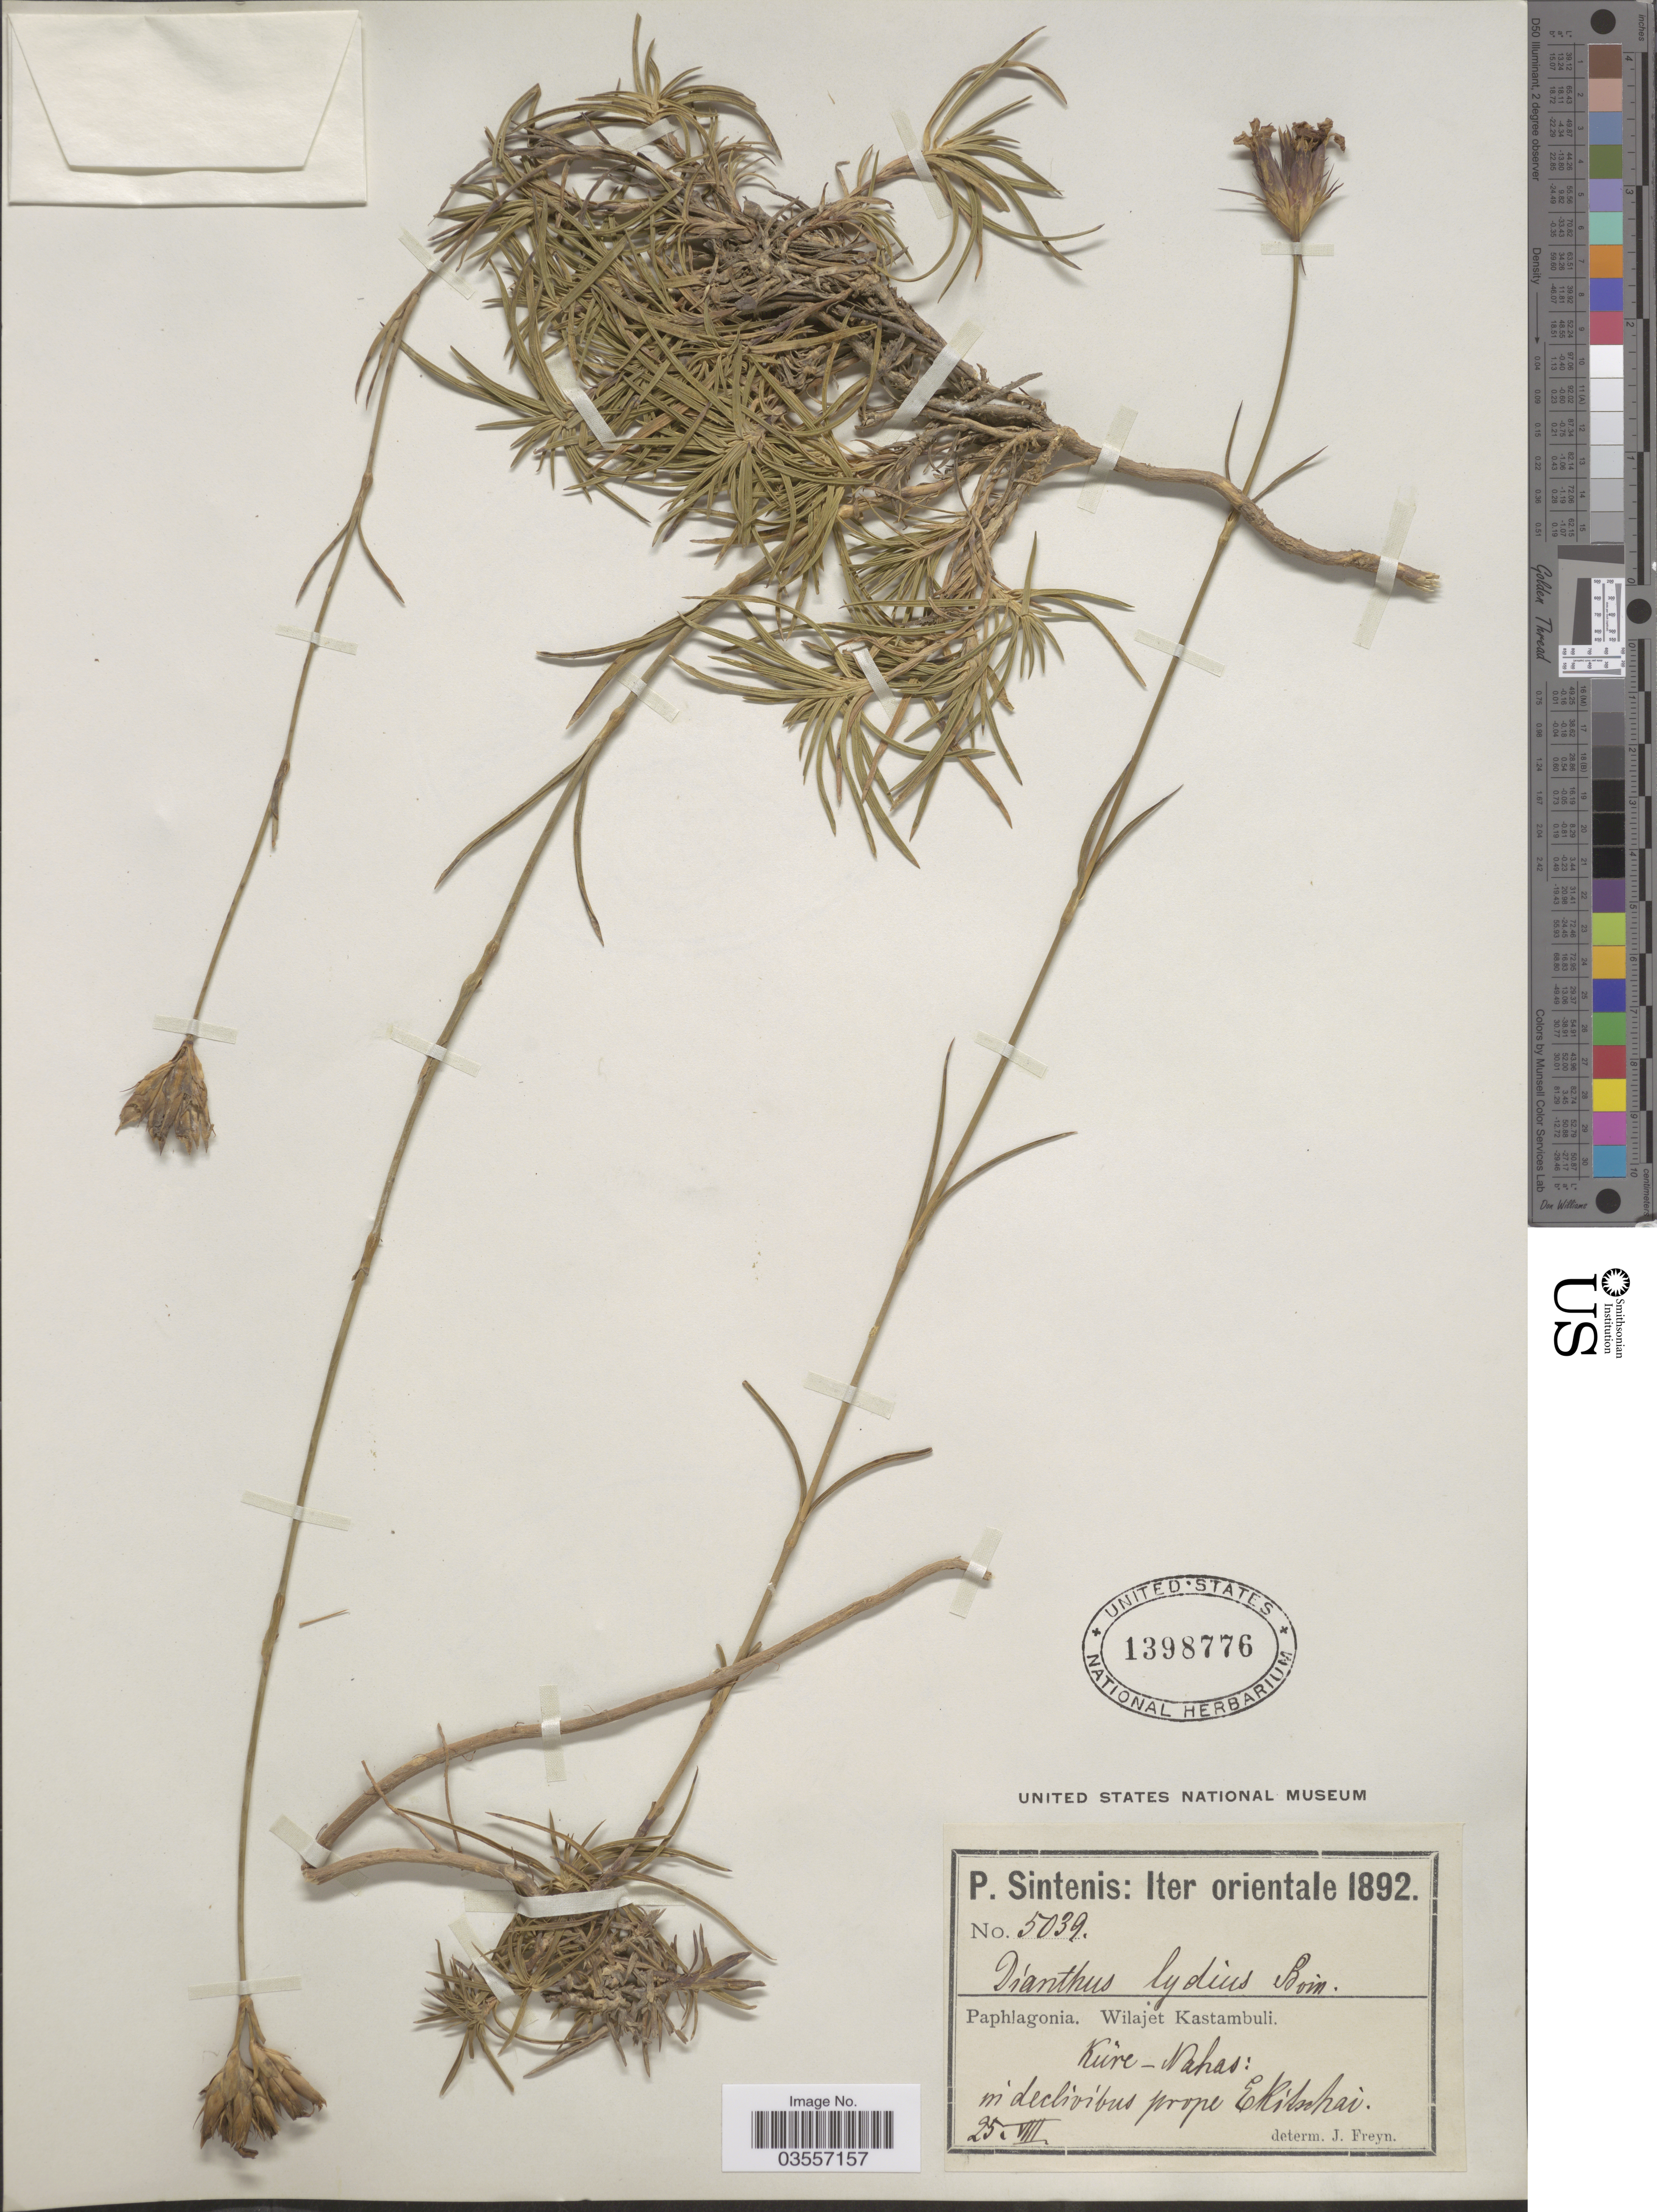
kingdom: Plantae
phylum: Tracheophyta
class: Magnoliopsida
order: Caryophyllales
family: Caryophyllaceae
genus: Dianthus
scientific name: Dianthus lydus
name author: Boiss.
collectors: P. Sintenis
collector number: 5039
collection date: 1892-08-25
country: Turkey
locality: Orientale. Paphlagonia. Wilajet Kastambuli. Kure-Nahas: in declivibus prope Ekitschai. [interpreted]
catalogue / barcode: US 1398776